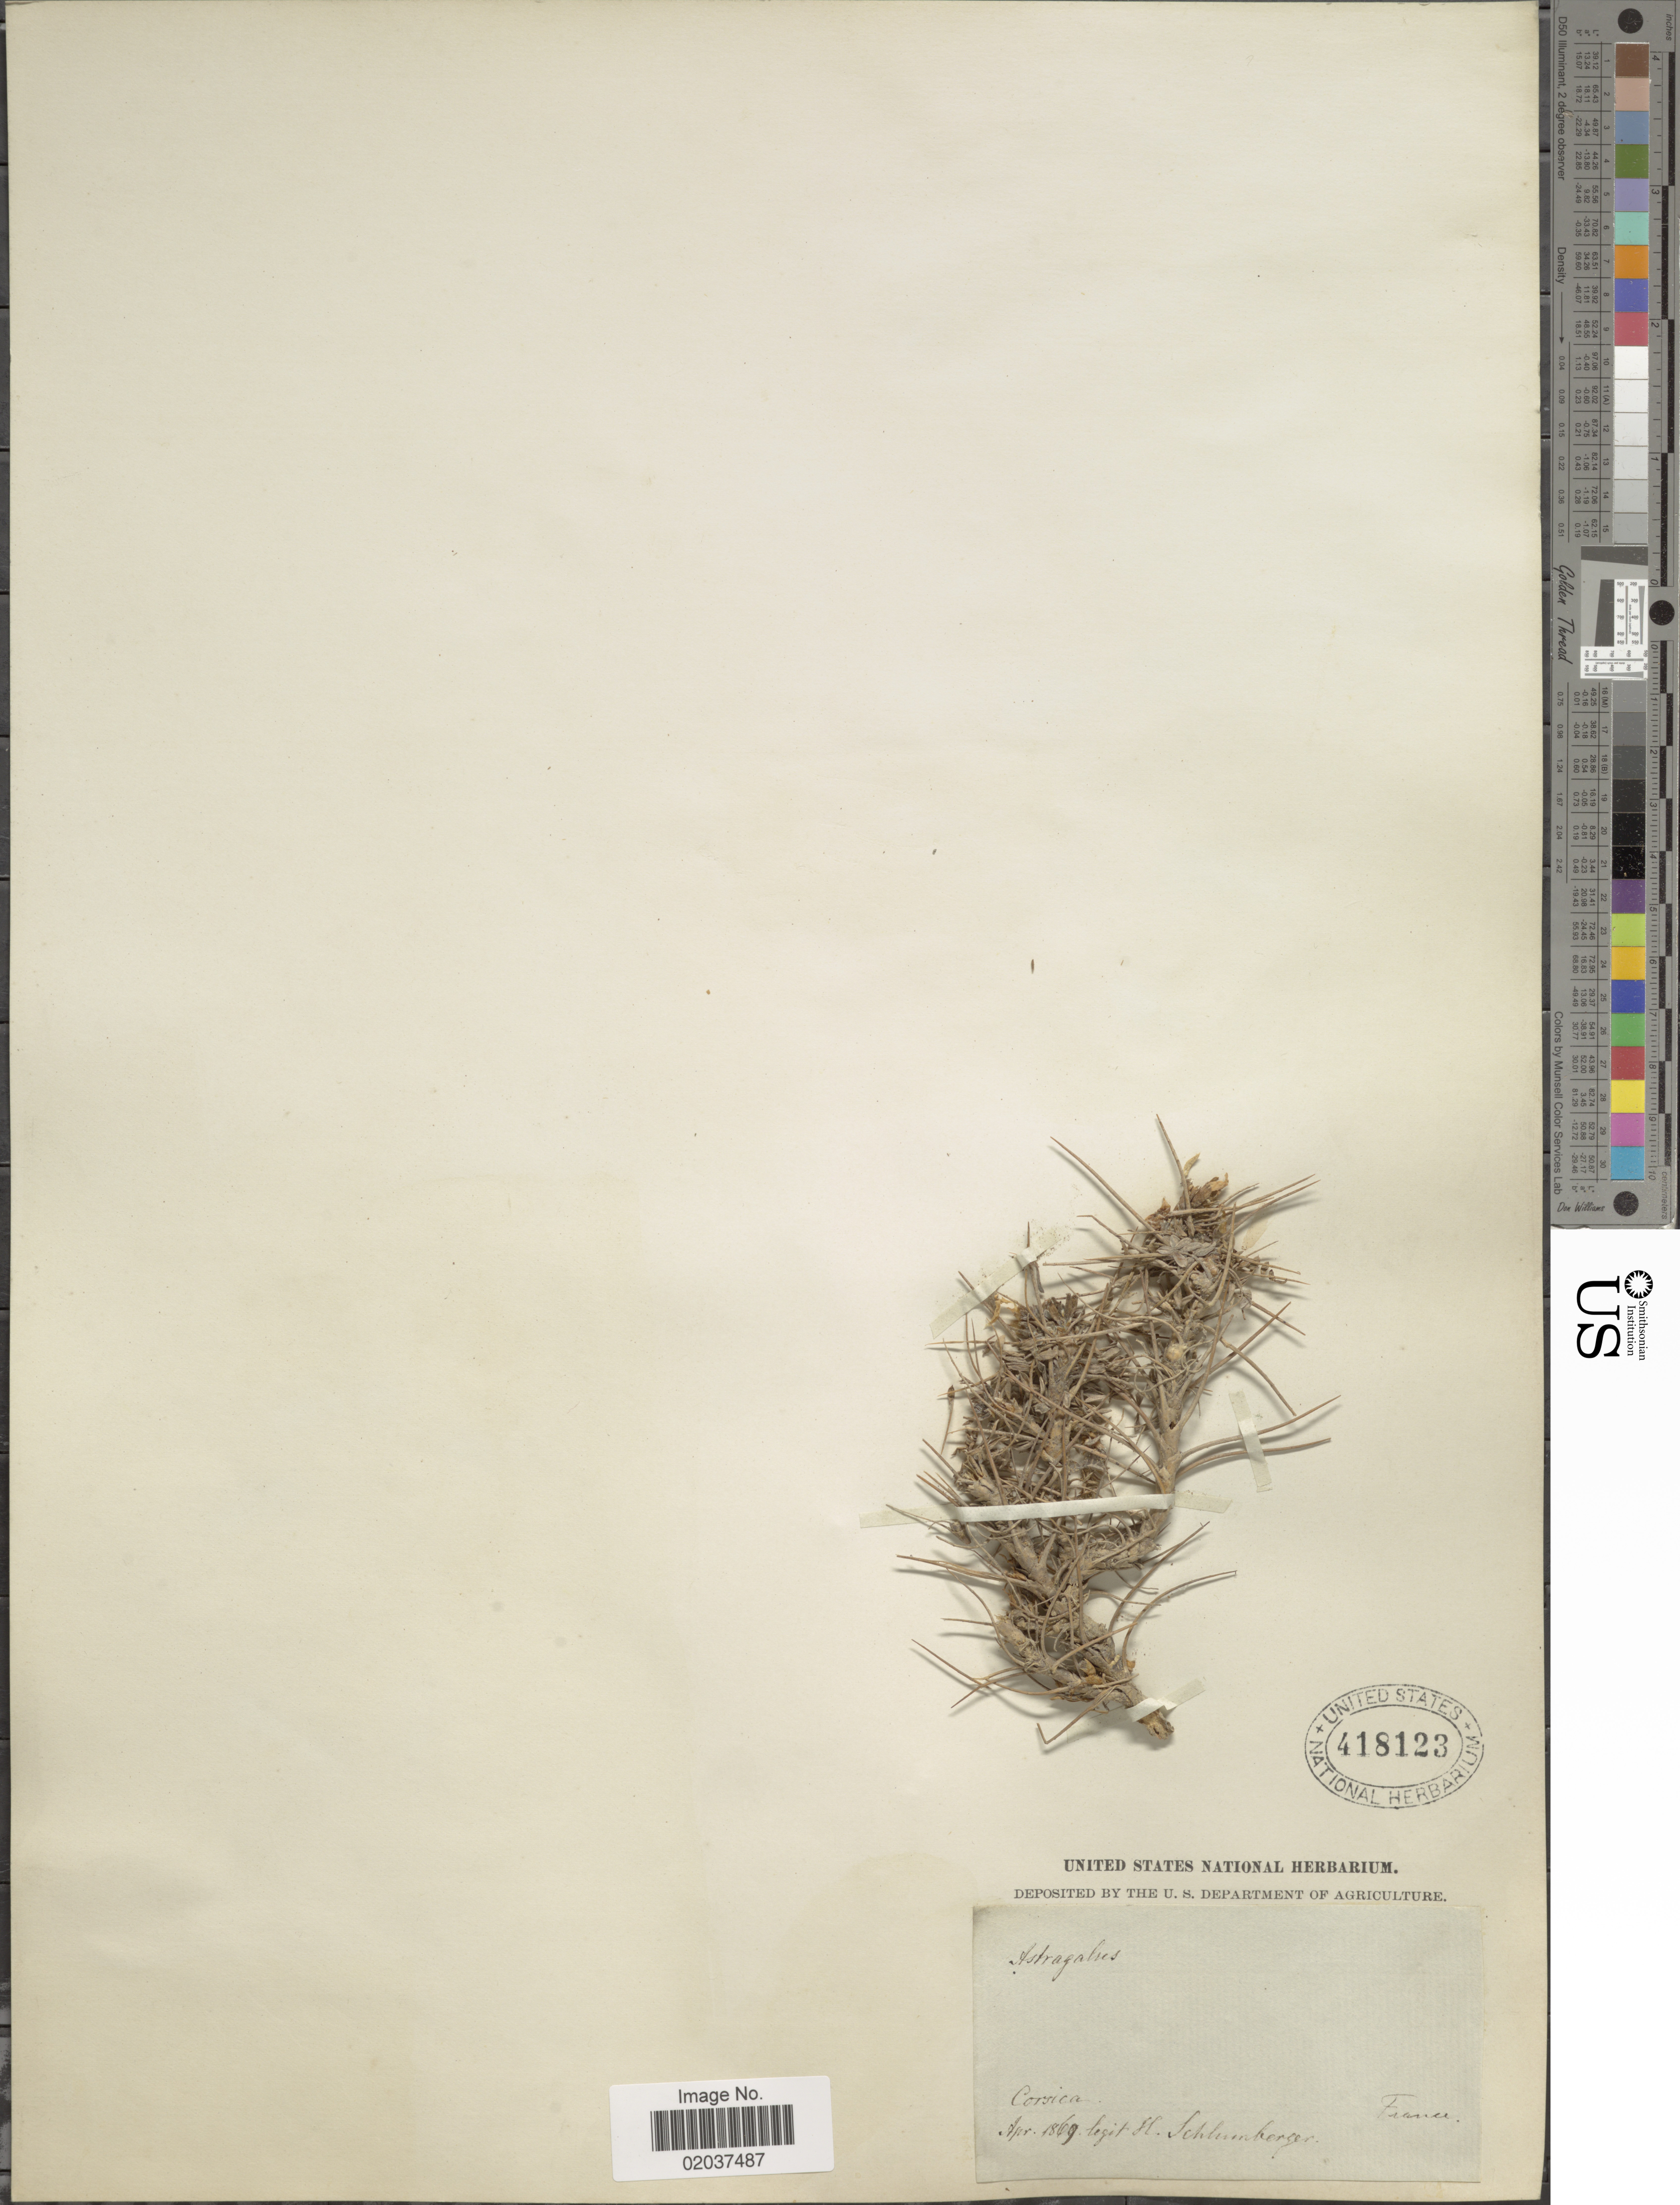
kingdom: Plantae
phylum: Tracheophyta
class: Magnoliopsida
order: Fabales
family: Fabaceae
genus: Astragalus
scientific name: Astragalus sp.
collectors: H. Schlumberger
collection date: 1869-04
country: France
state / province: Corsica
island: Corse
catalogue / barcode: US 418123